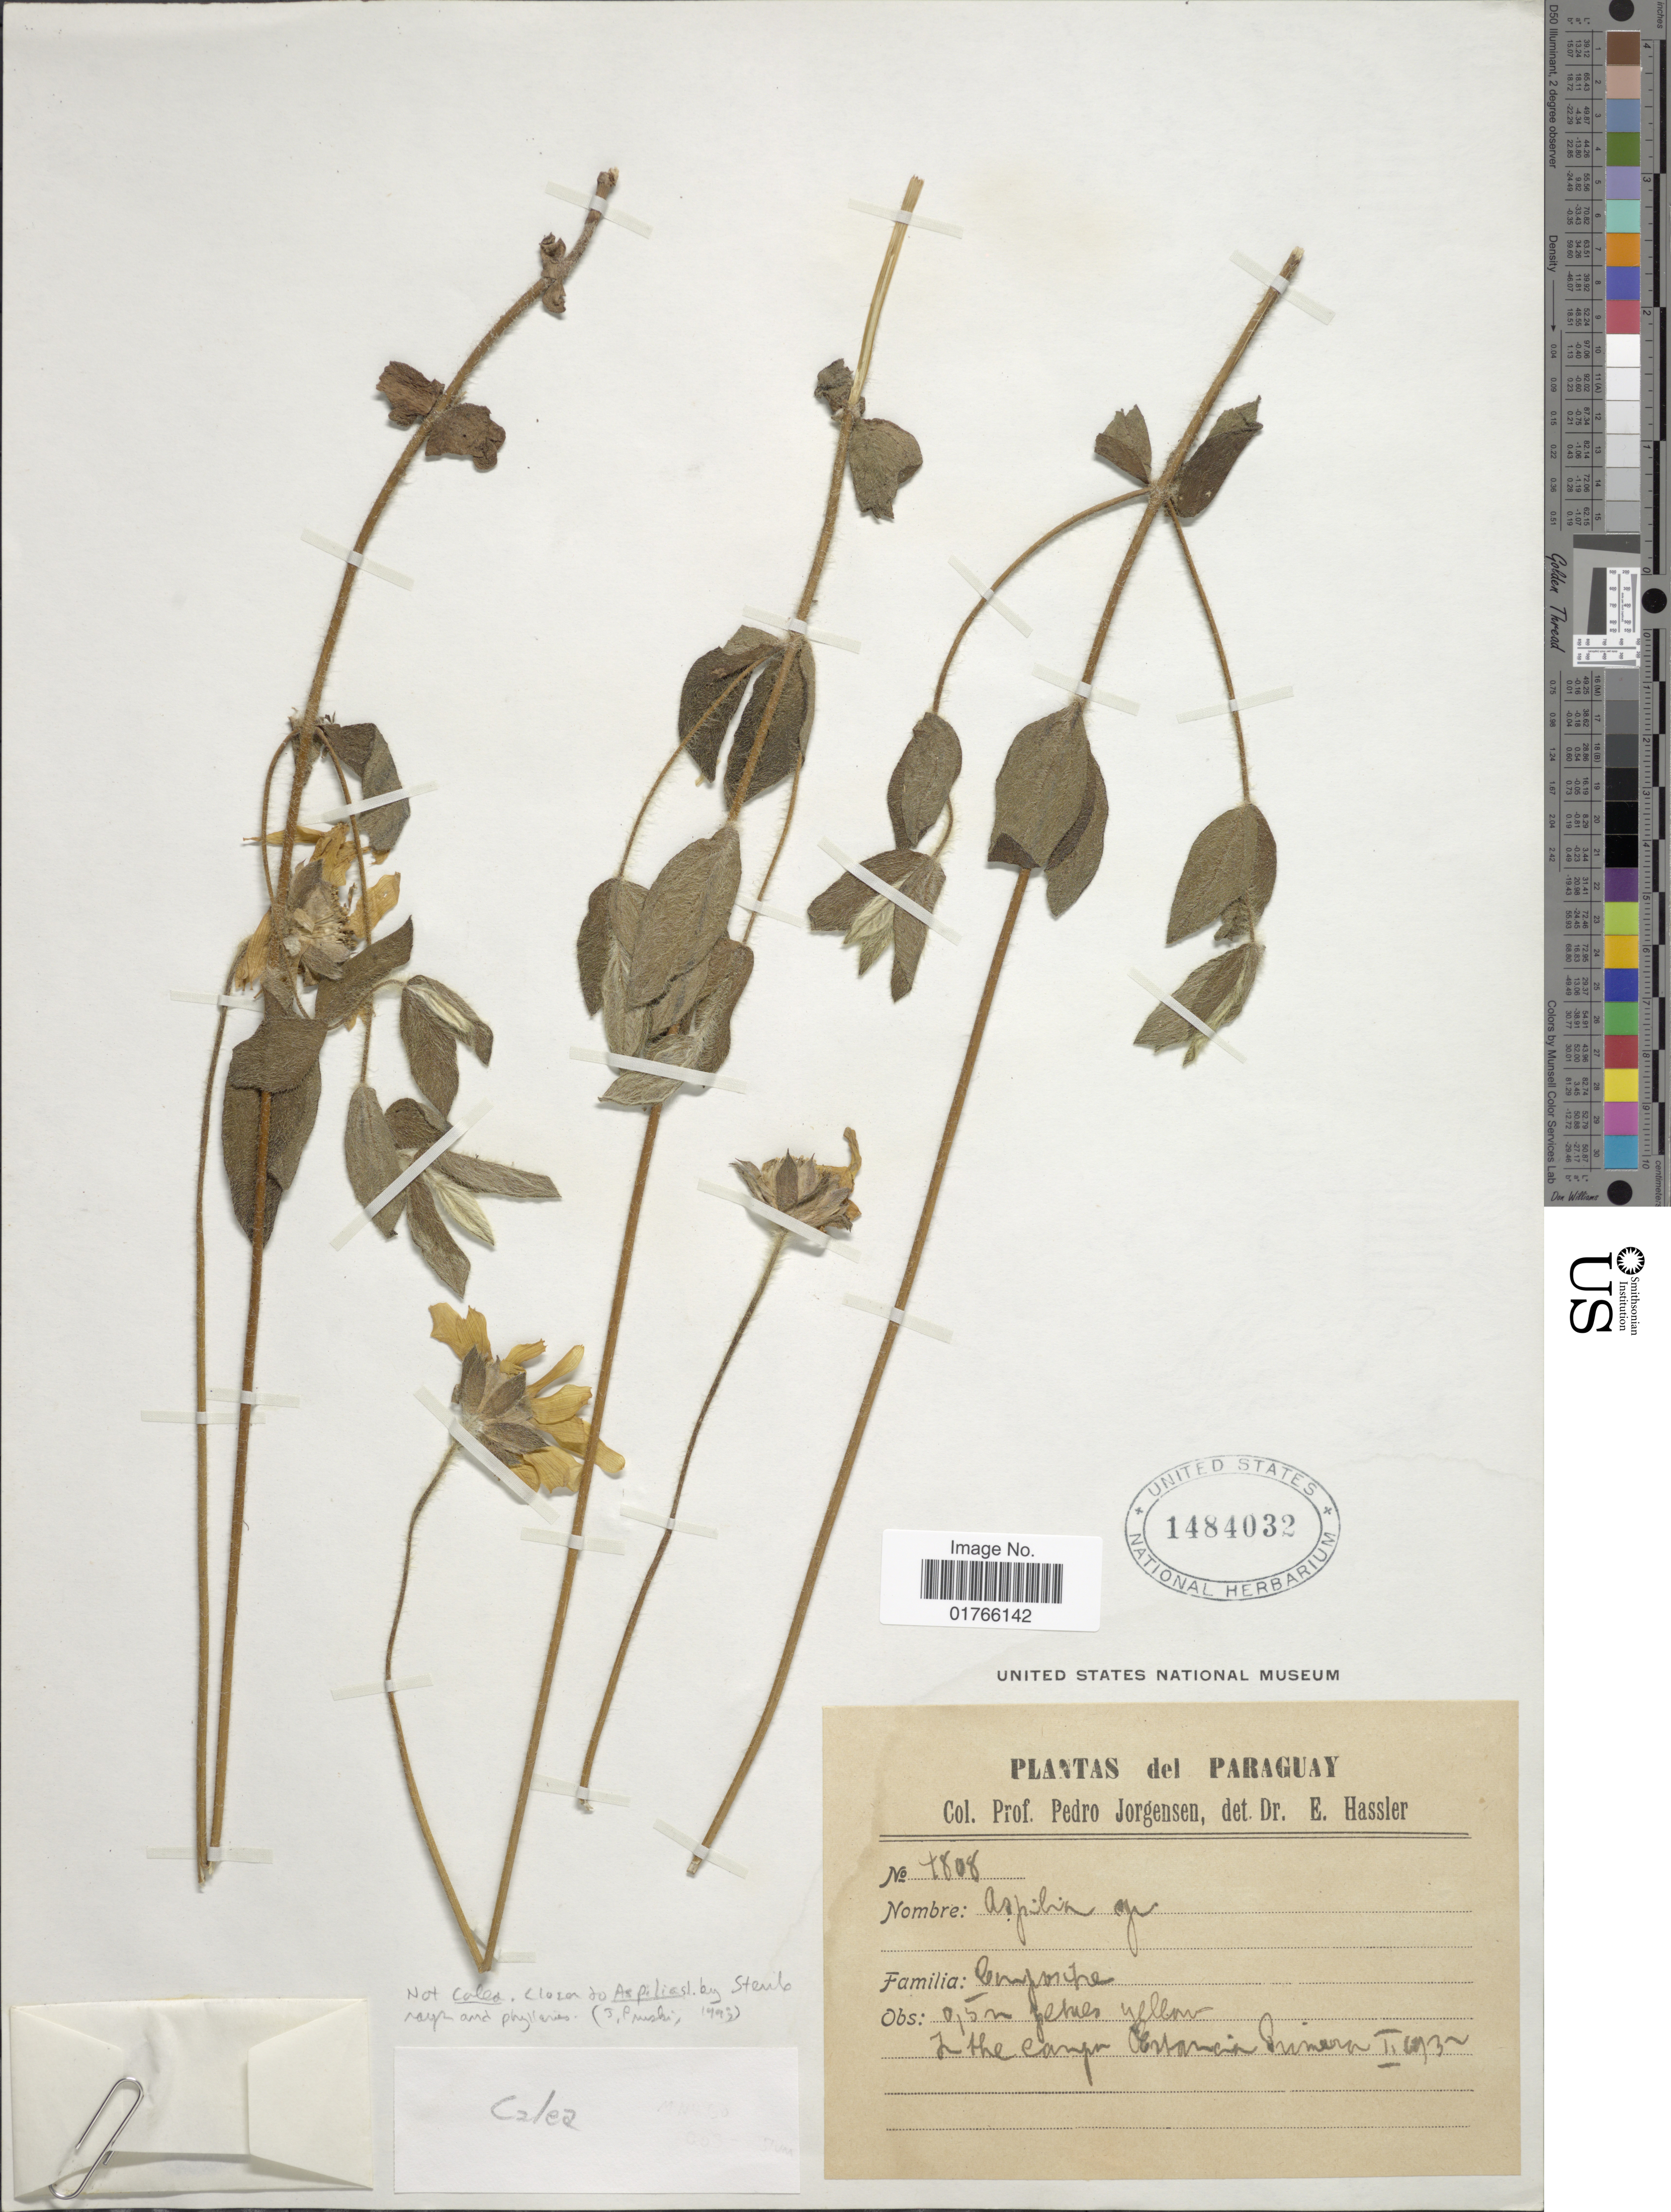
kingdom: Plantae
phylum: Tracheophyta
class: Magnoliopsida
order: Asterales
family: Asteraceae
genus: Aspilia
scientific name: Aspilia sp.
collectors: P. Jörgensen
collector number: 1808*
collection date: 1932-02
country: Paraguay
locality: In the canyon Certaica Primera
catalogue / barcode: US 1484032